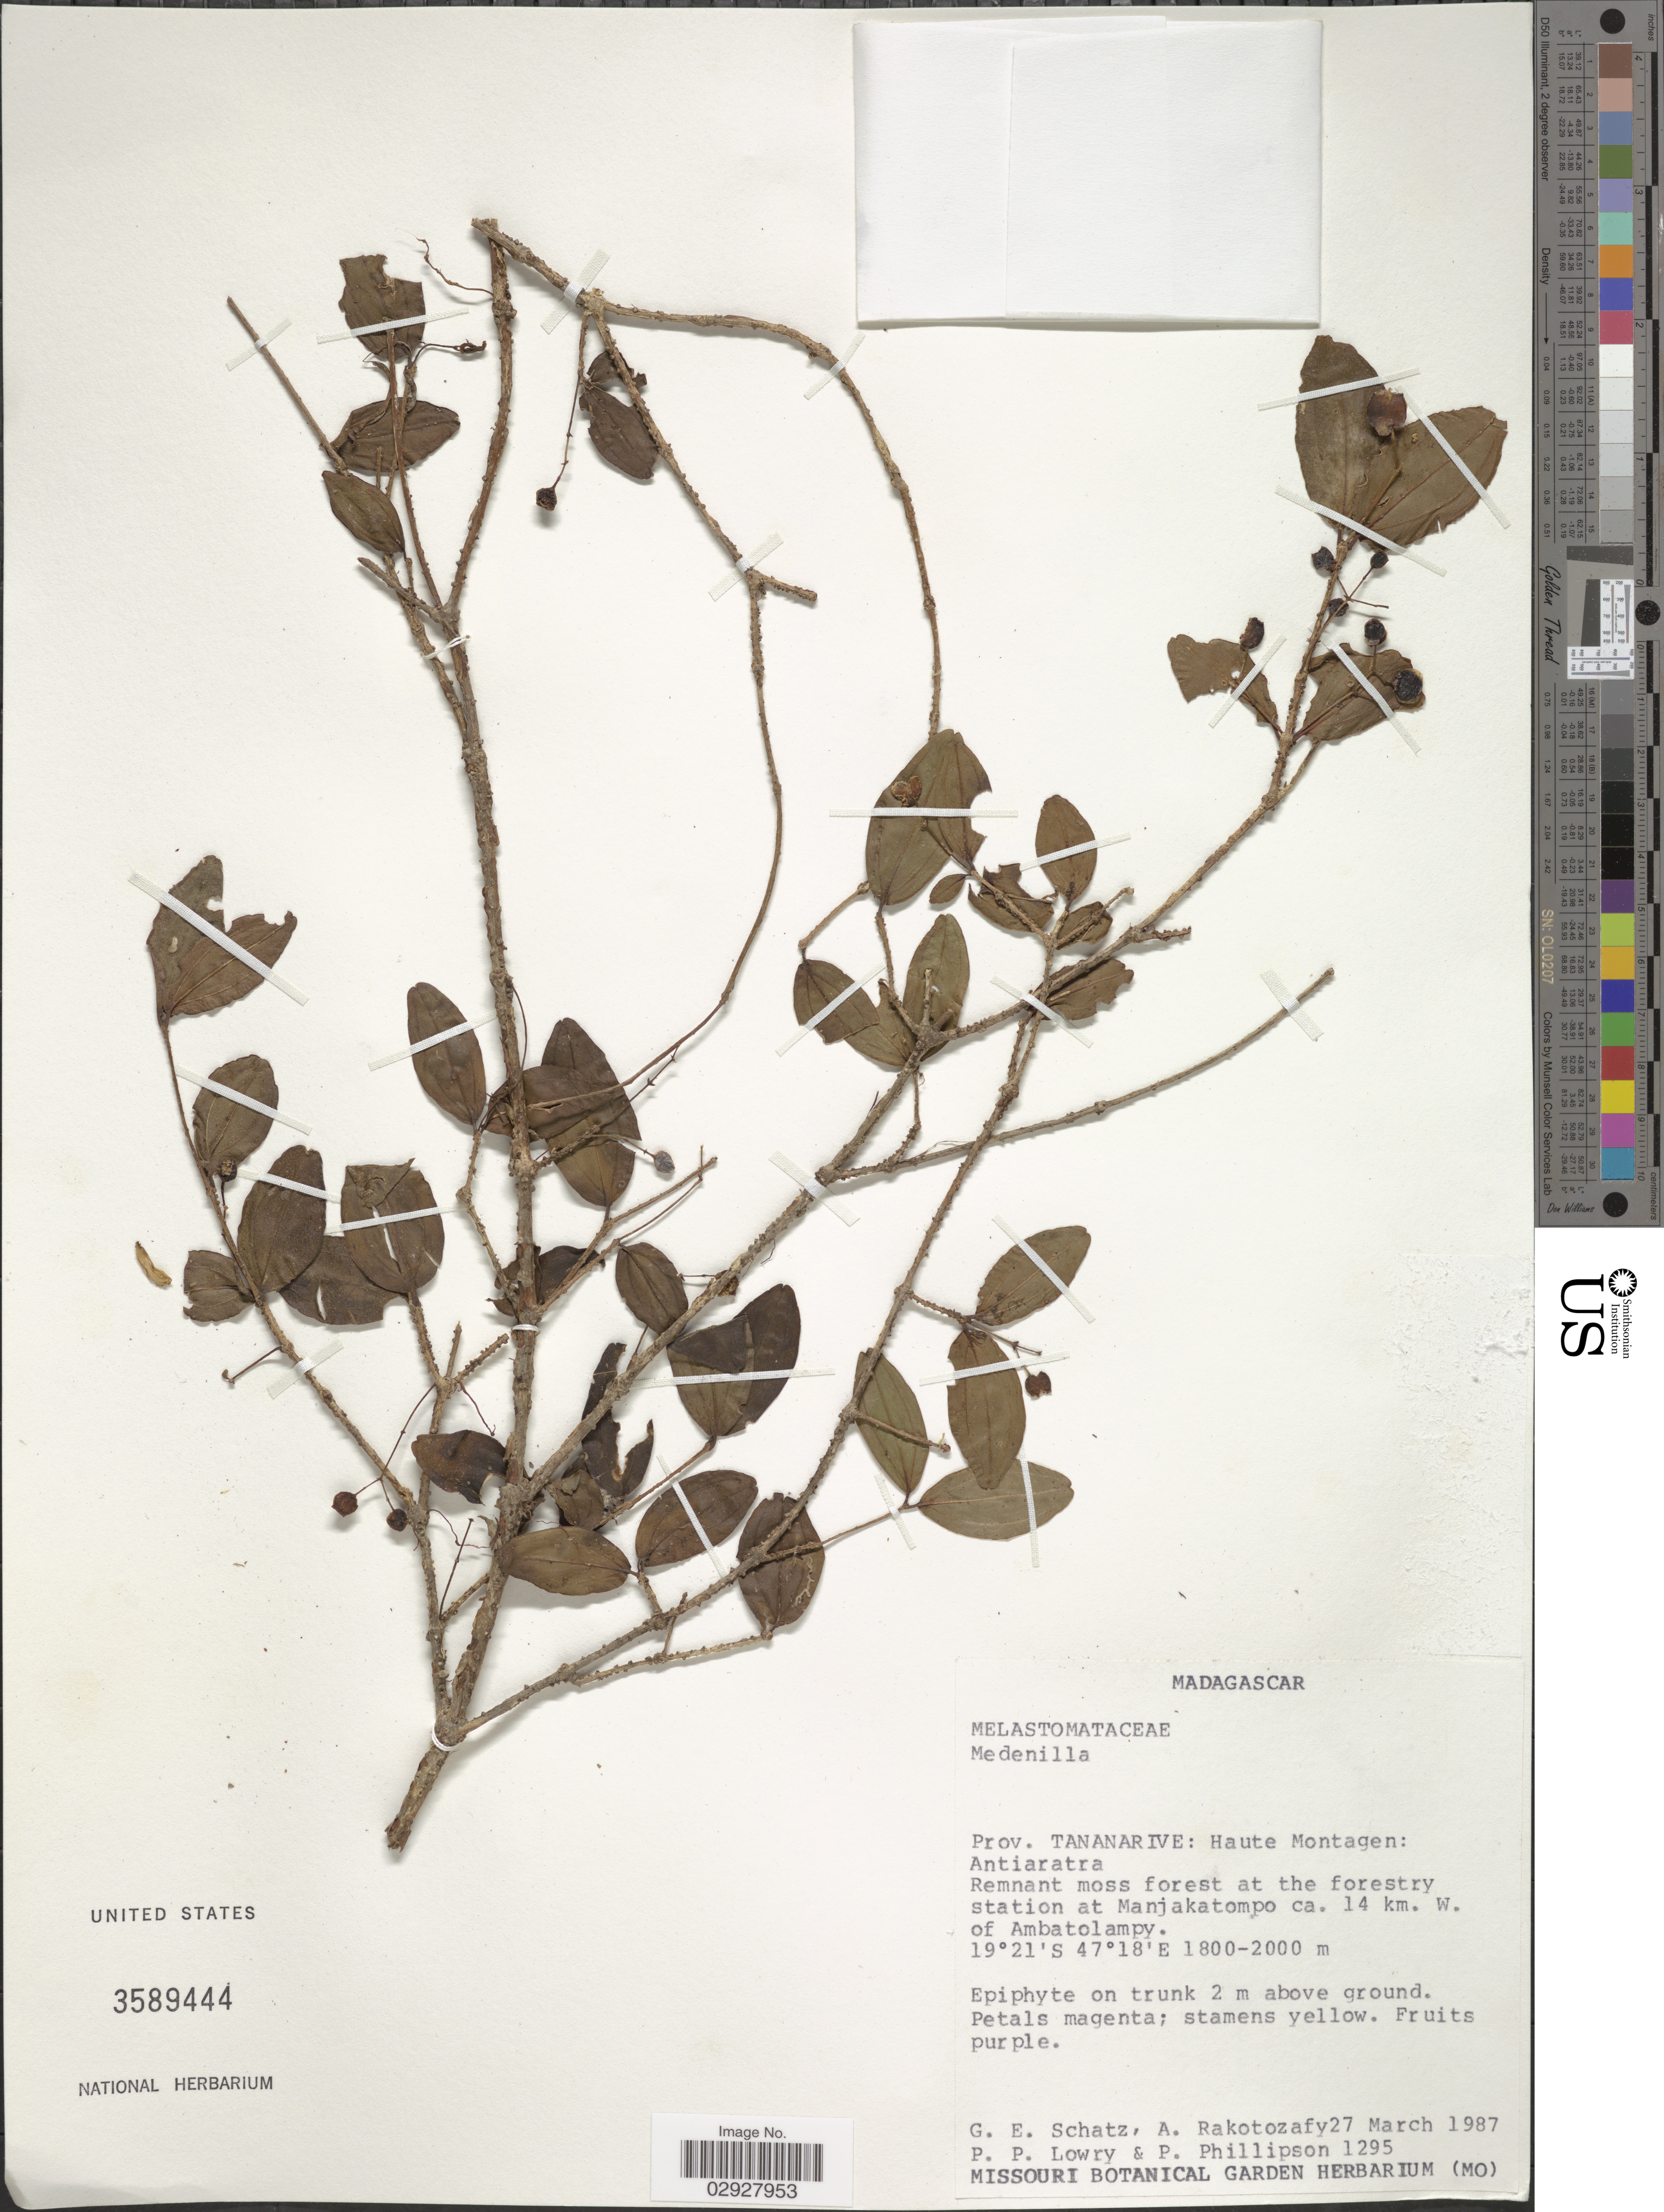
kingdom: Plantae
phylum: Tracheophyta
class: Magnoliopsida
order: Myrtales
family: Melastomataceae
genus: Medinilla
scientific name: Medinilla sp.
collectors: G. Schatz, A. Rakotozafy, P. Lowry & P. B. Phillipson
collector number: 1295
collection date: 1987-03-27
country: Madagascar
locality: Prov. Tananarive: Haute Montagen: Antiaratra, Remnant moss forest at the forestry station at Manjakatompo ca. 14 km. W. of Ambatolampy.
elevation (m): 1800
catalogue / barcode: US 3589444